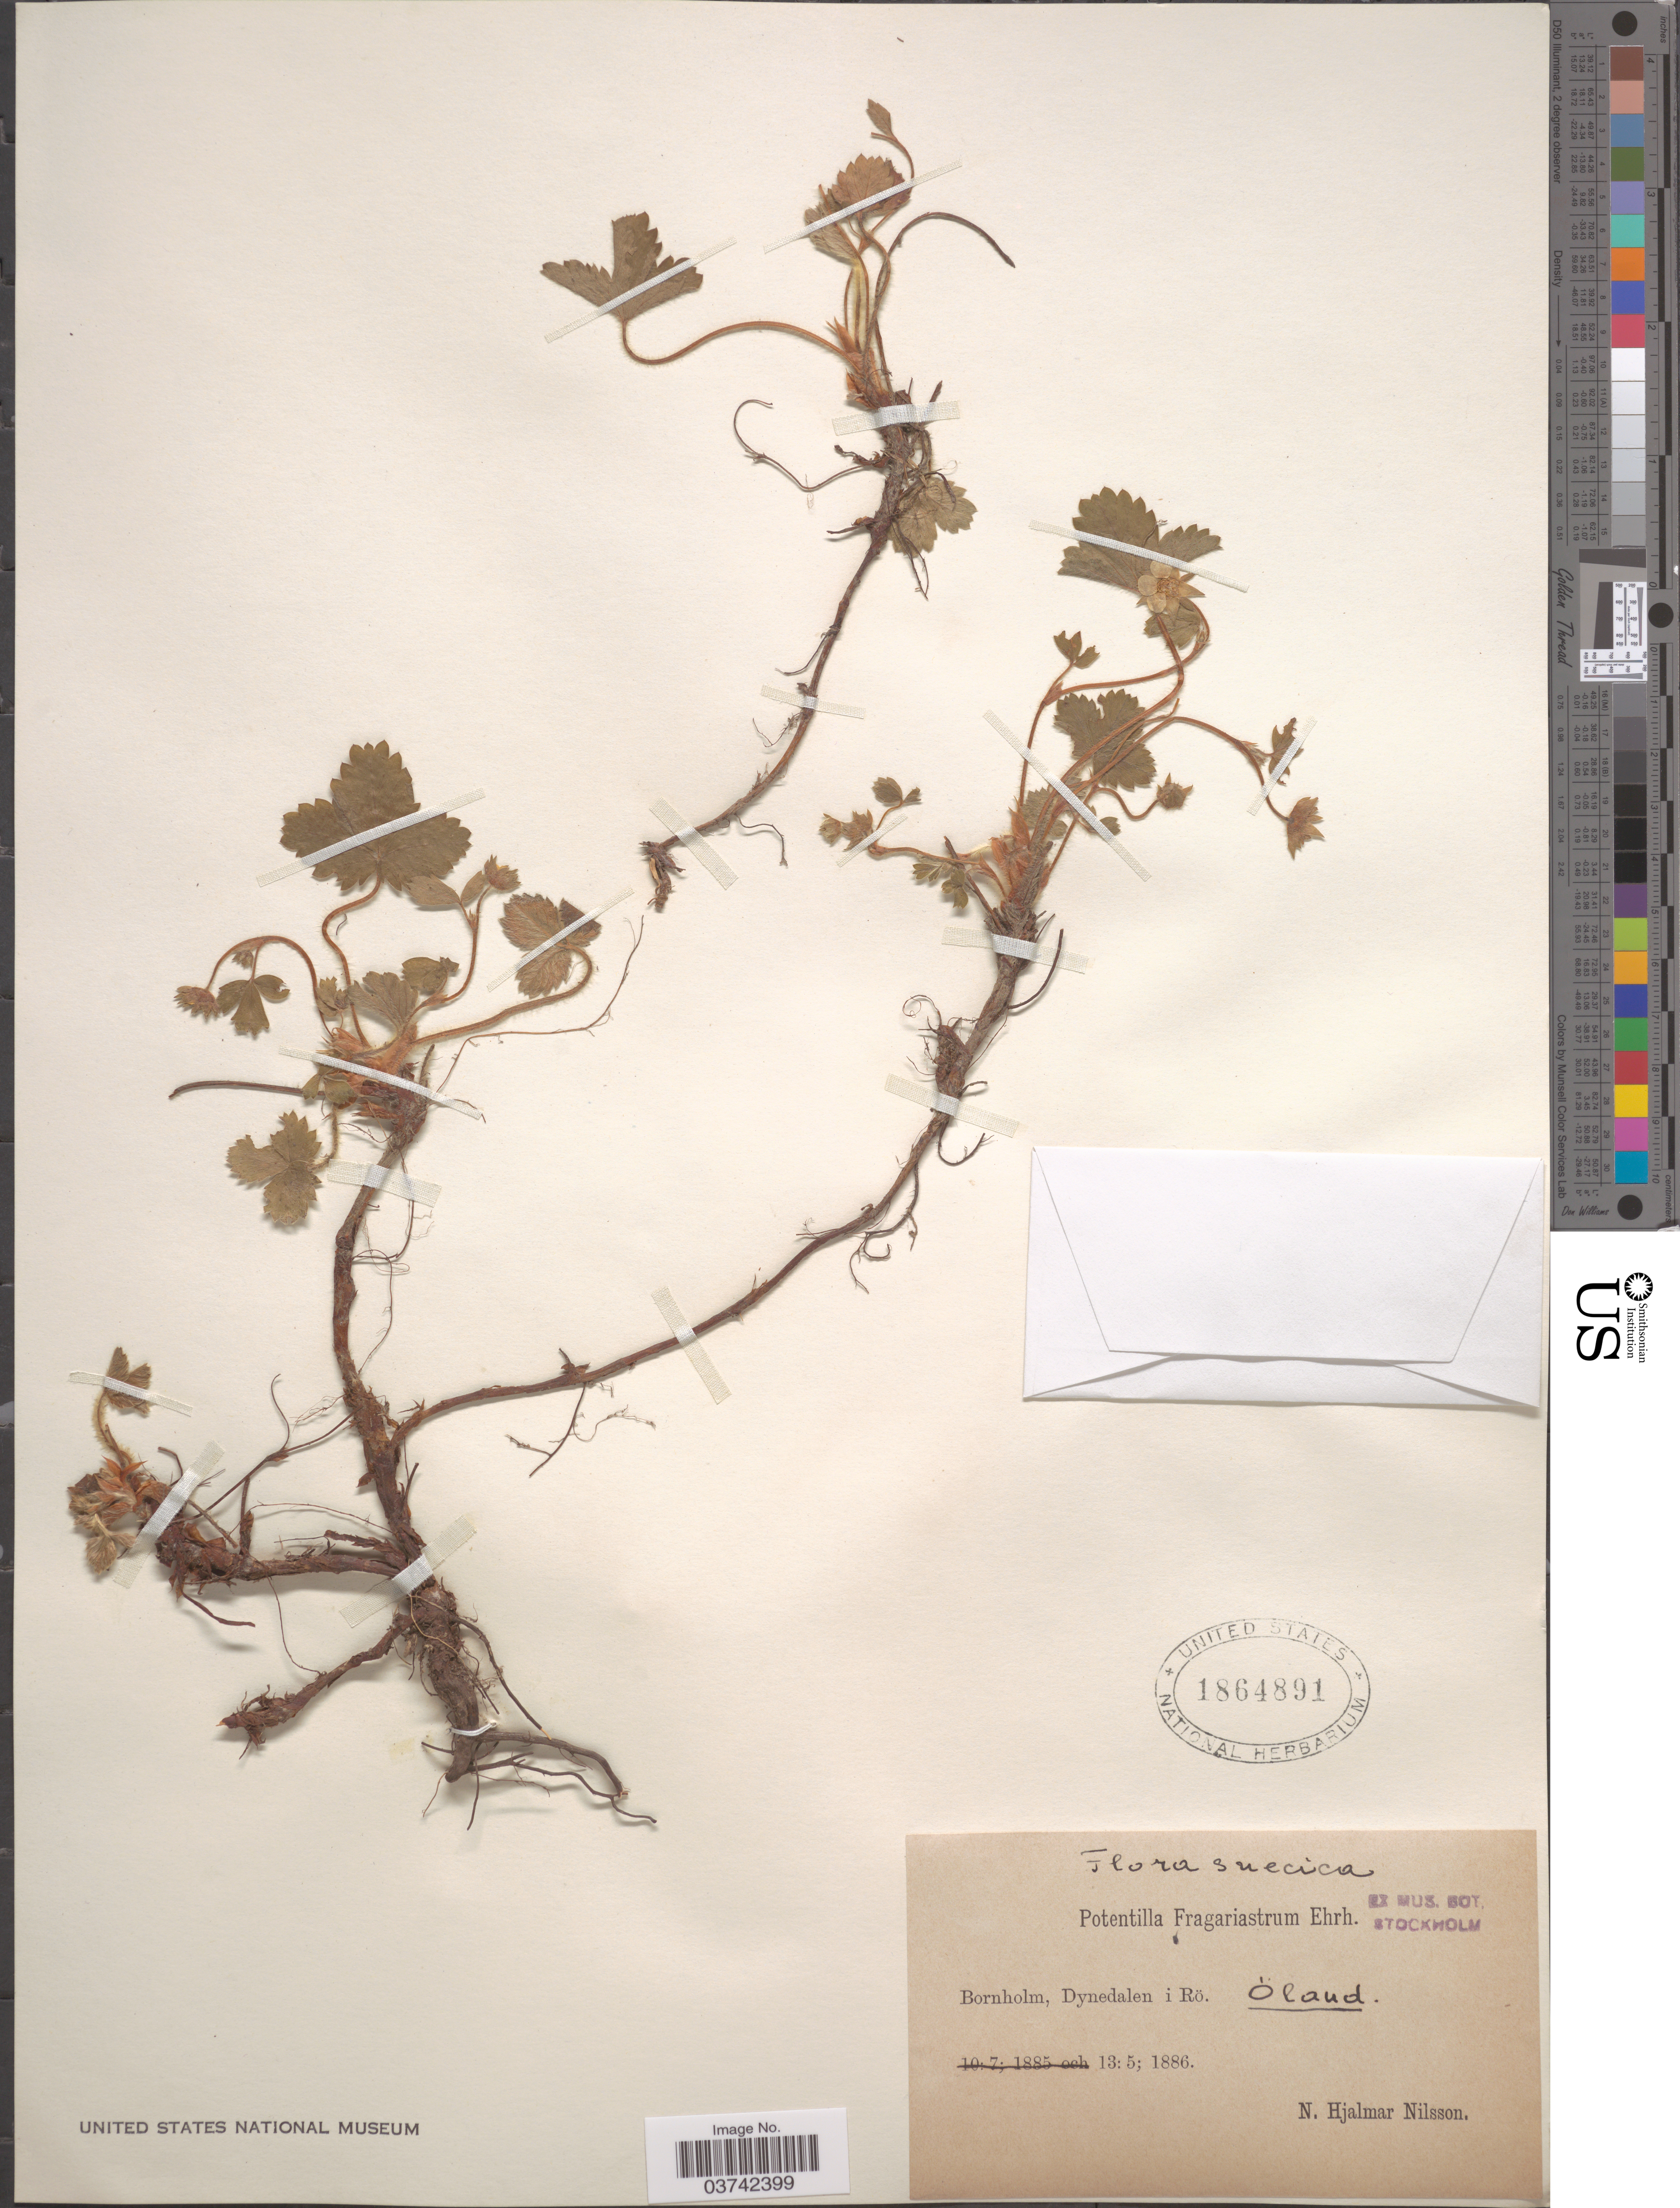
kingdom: Plantae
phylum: Tracheophyta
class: Magnoliopsida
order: Rosales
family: Rosaceae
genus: Potentilla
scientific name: Potentilla fragariastrum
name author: Ehrh. ex Pers.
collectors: N. H. Nilsson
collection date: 1886-05-13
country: Sweden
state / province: Kalmar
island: Oland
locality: Suecica. Bornholm, Dynedalen i Rö. Öland.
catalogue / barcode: US 1864891